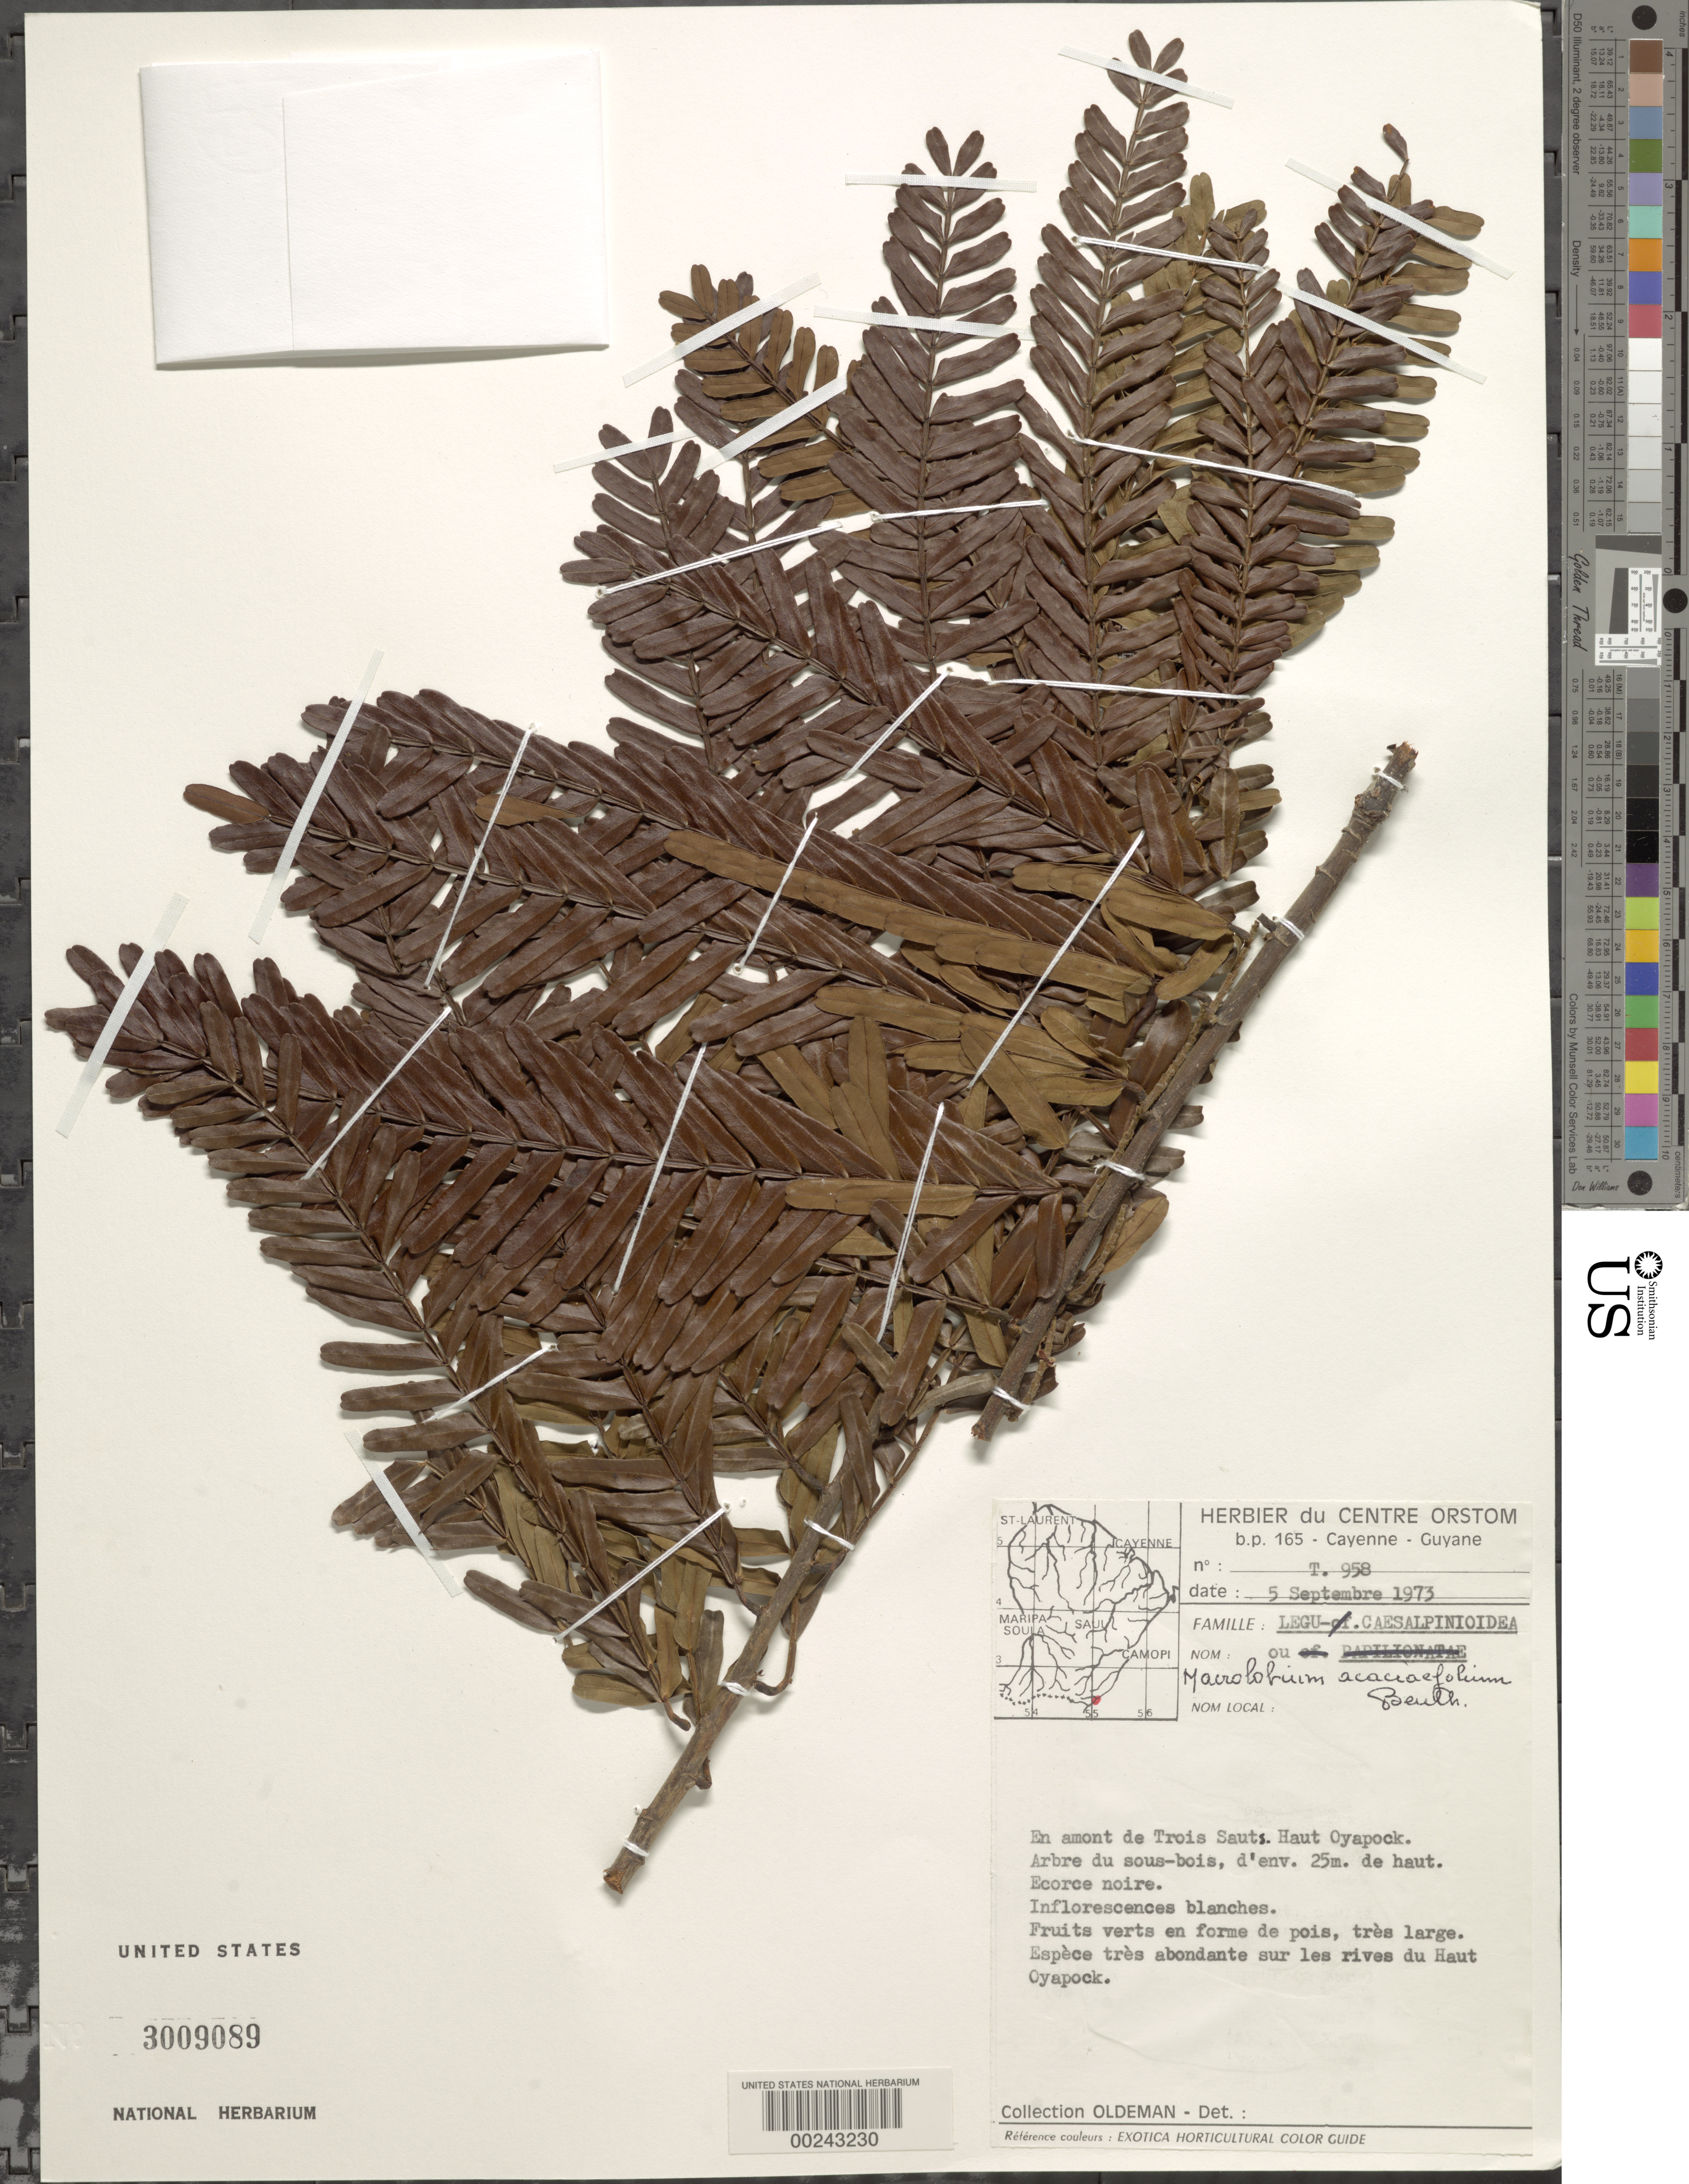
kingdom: Plantae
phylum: Tracheophyta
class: Magnoliopsida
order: Fabales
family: Fabaceae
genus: Macrolobium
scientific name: Macrolobium acaciifolium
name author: (Benth.) Benth.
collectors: R. Oldeman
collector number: T958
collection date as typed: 05 Sep 1973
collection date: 1973-09-05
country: French Guiana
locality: Upstream from trois sauts (haut oyapock) s of ipisi creek, after saut boko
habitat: On rivers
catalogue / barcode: US 3009089